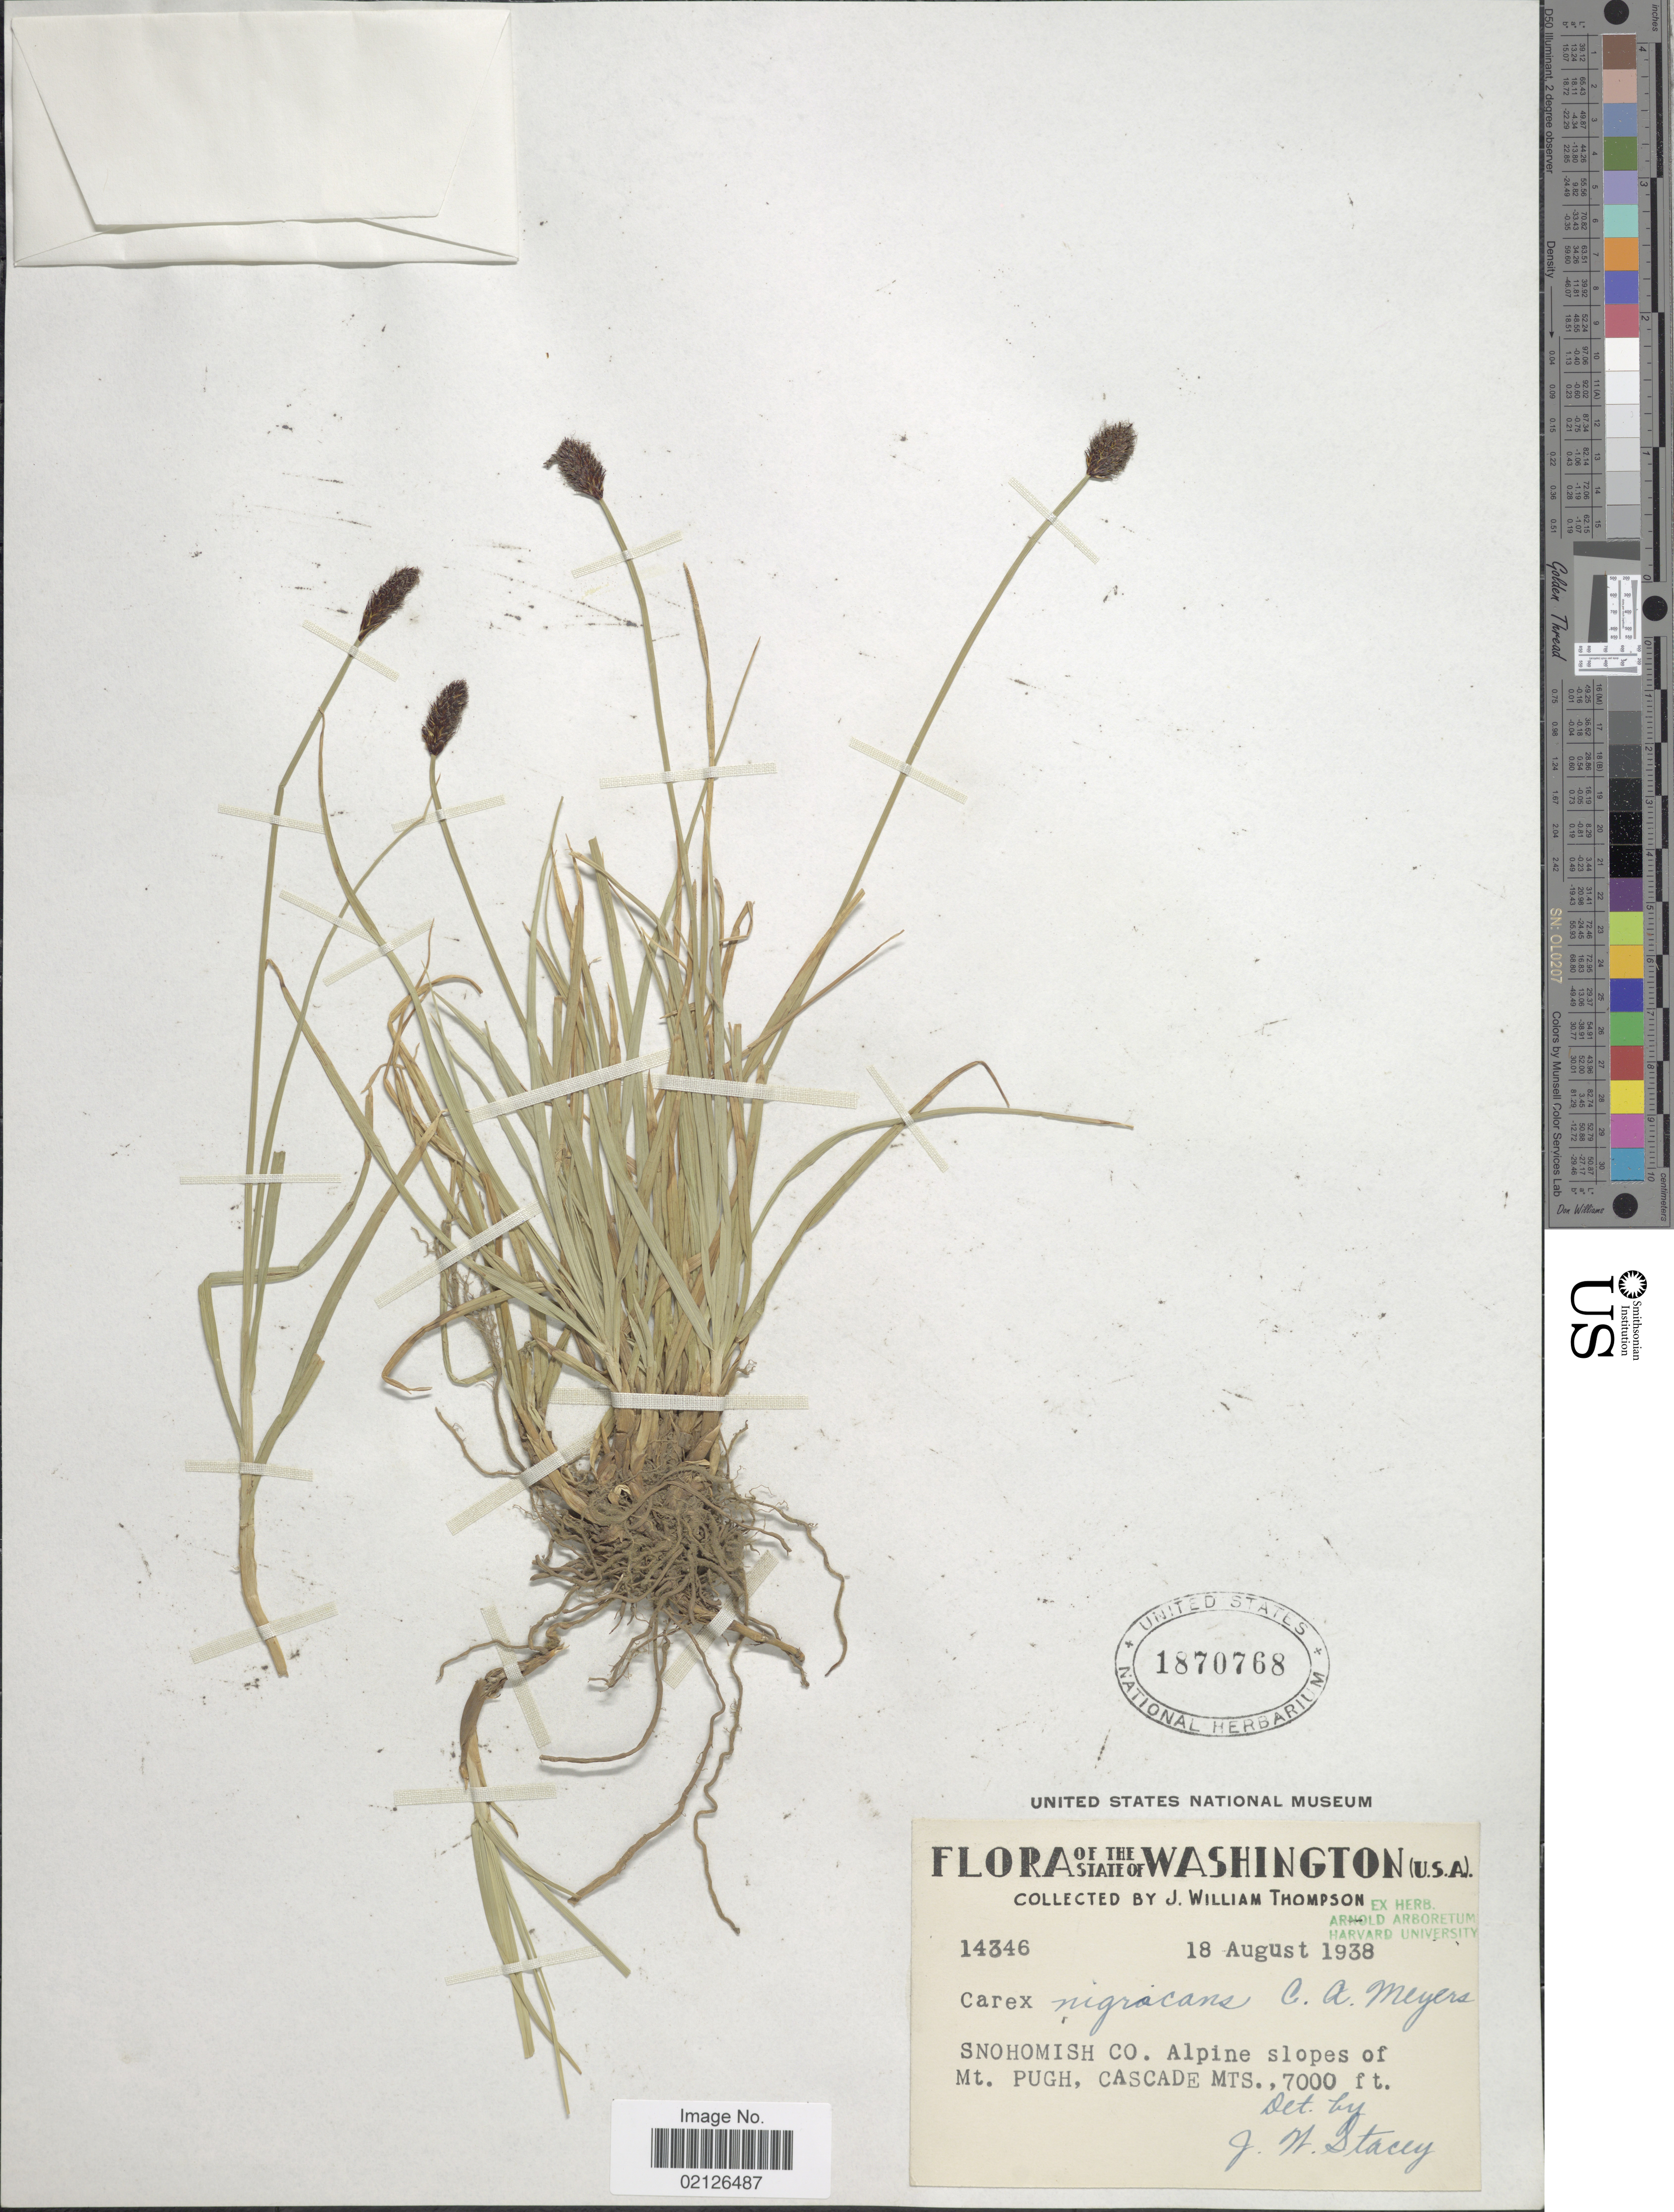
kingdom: Plantae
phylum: Tracheophyta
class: Liliopsida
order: Poales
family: Cyperaceae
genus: Carex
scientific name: Carex nigricans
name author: C.A. Mey.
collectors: J. W. Thompson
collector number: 14346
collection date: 1938-08-18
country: United States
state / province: Washington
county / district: Snohomish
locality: Snohomish Co. Alpine slopes of Mt. Pugh, Cascade Mts.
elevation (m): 2134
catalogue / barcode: US 1870768